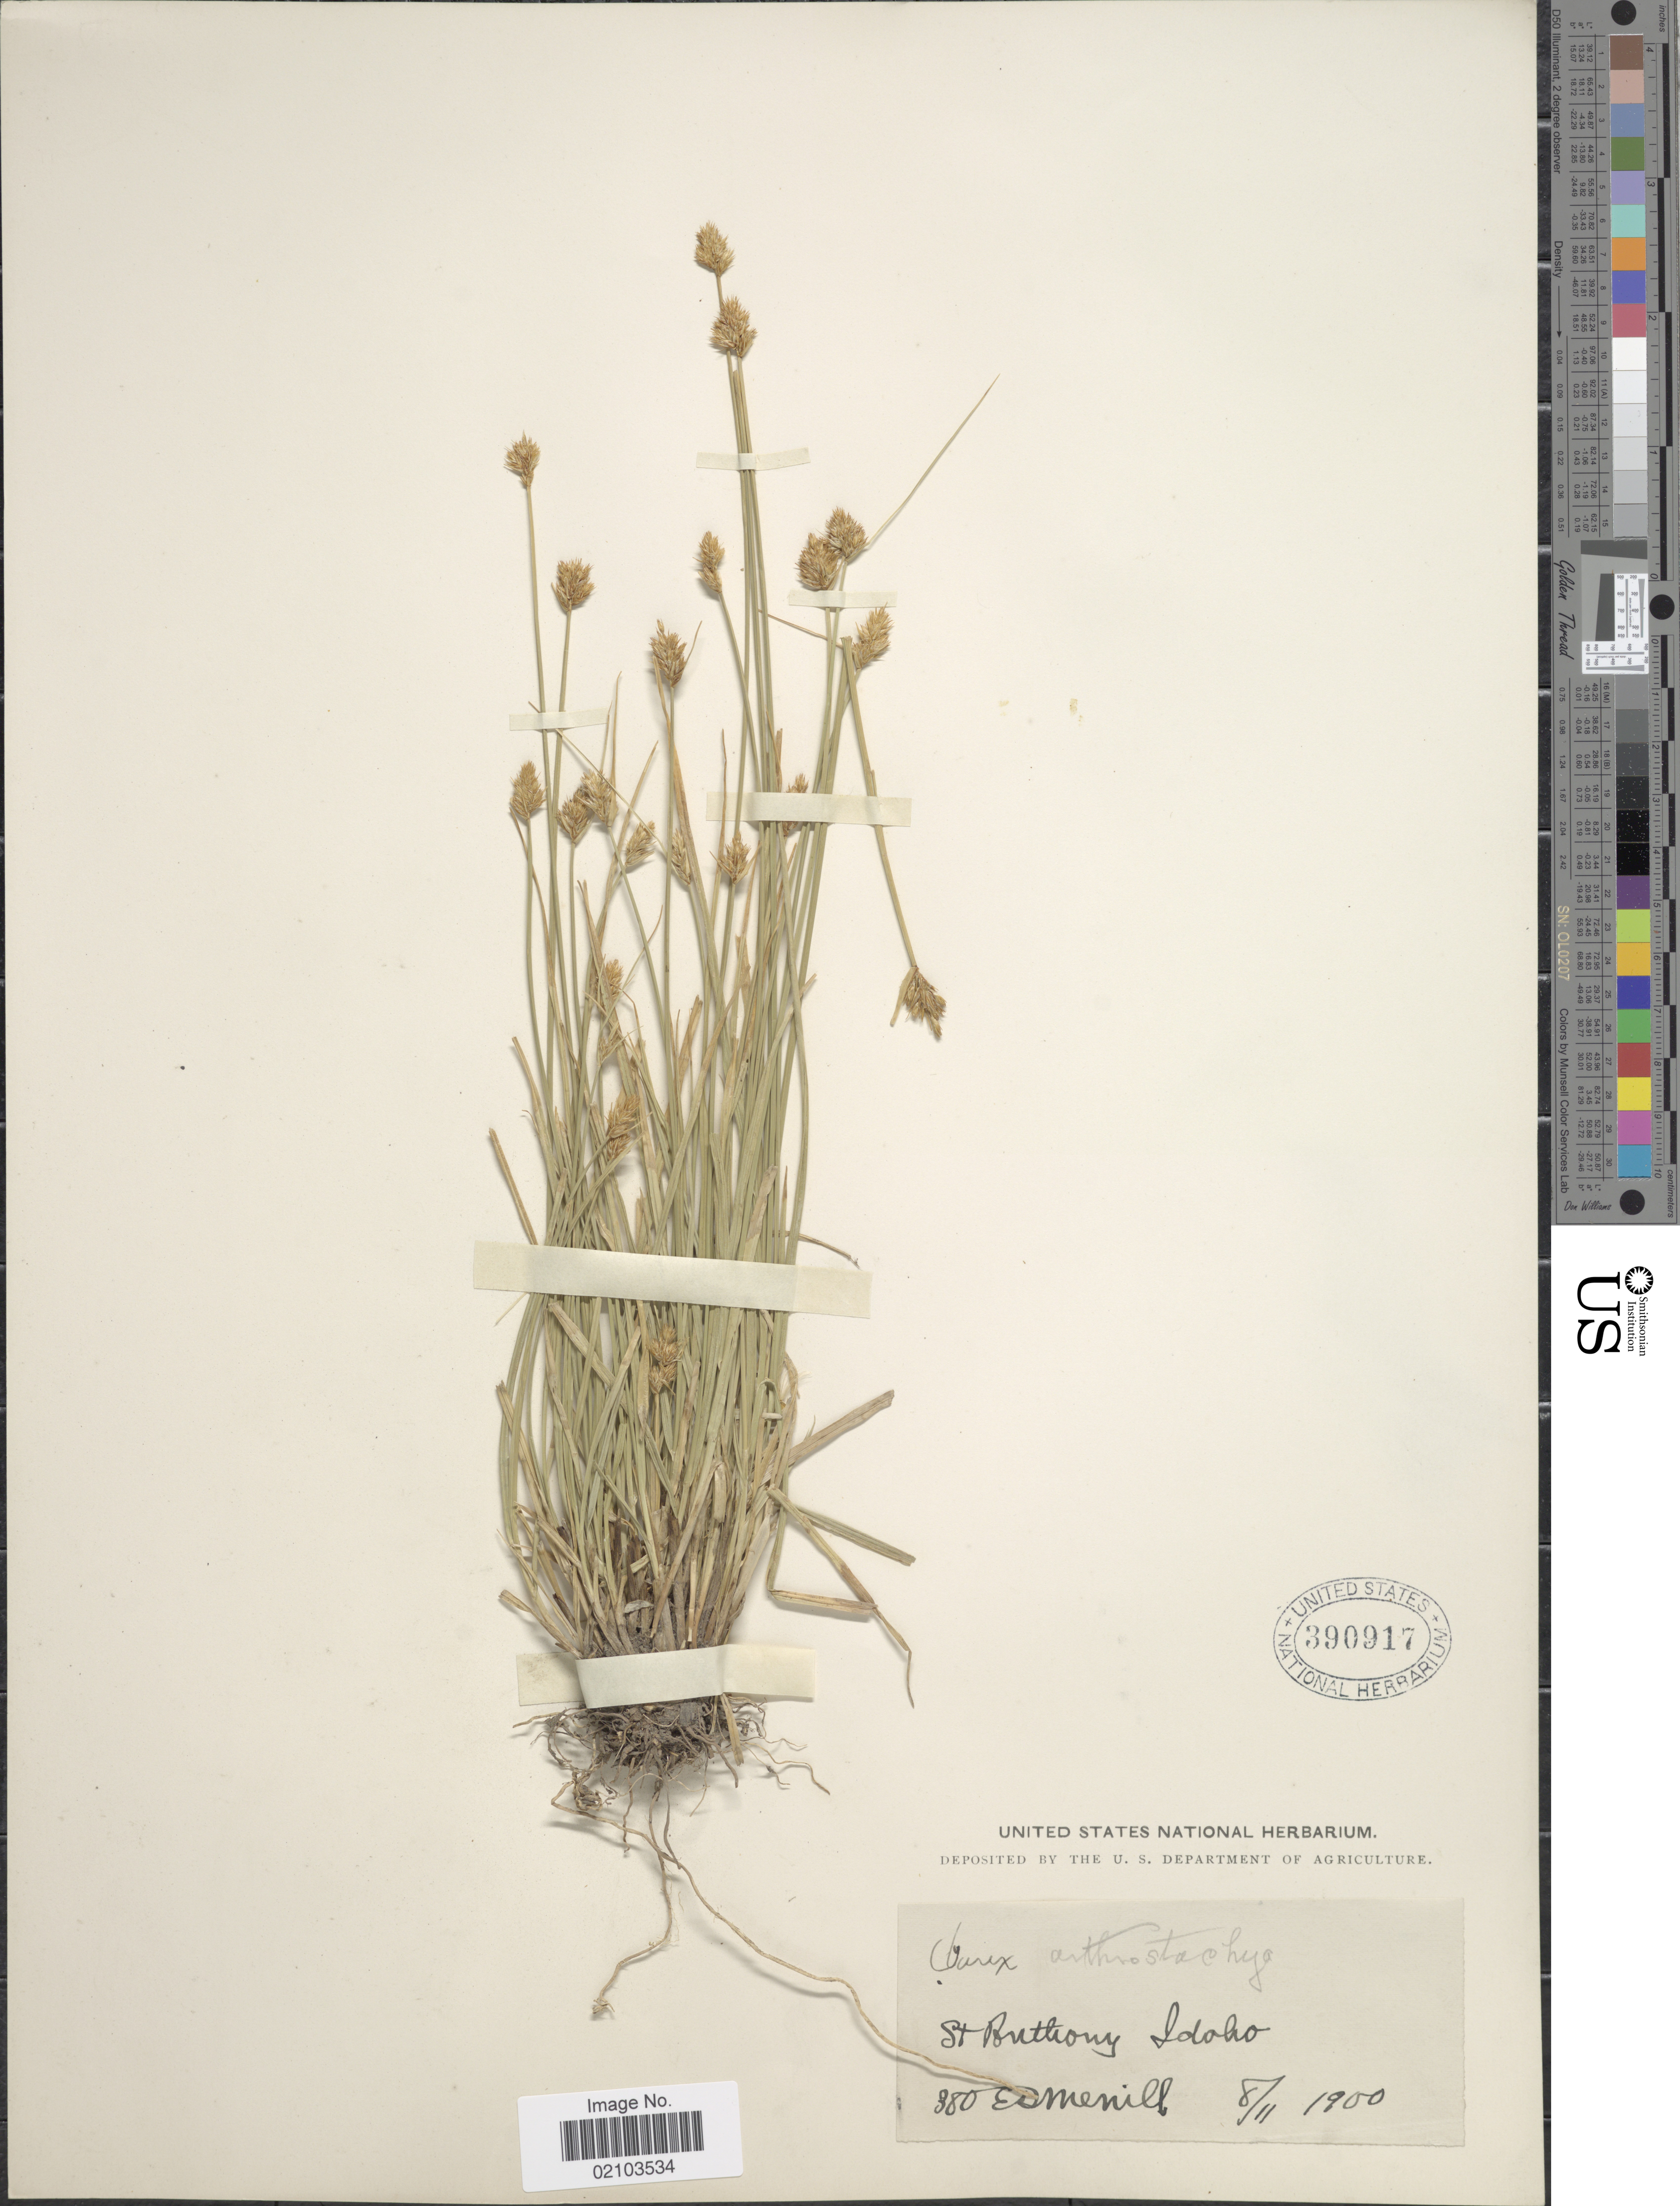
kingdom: Plantae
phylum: Tracheophyta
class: Liliopsida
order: Poales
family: Cyperaceae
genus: Carex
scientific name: Carex athrostachya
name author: Olney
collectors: E. D. Merrill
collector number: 380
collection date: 1900-08-11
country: United States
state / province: Idaho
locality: St Anthony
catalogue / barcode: US 390917